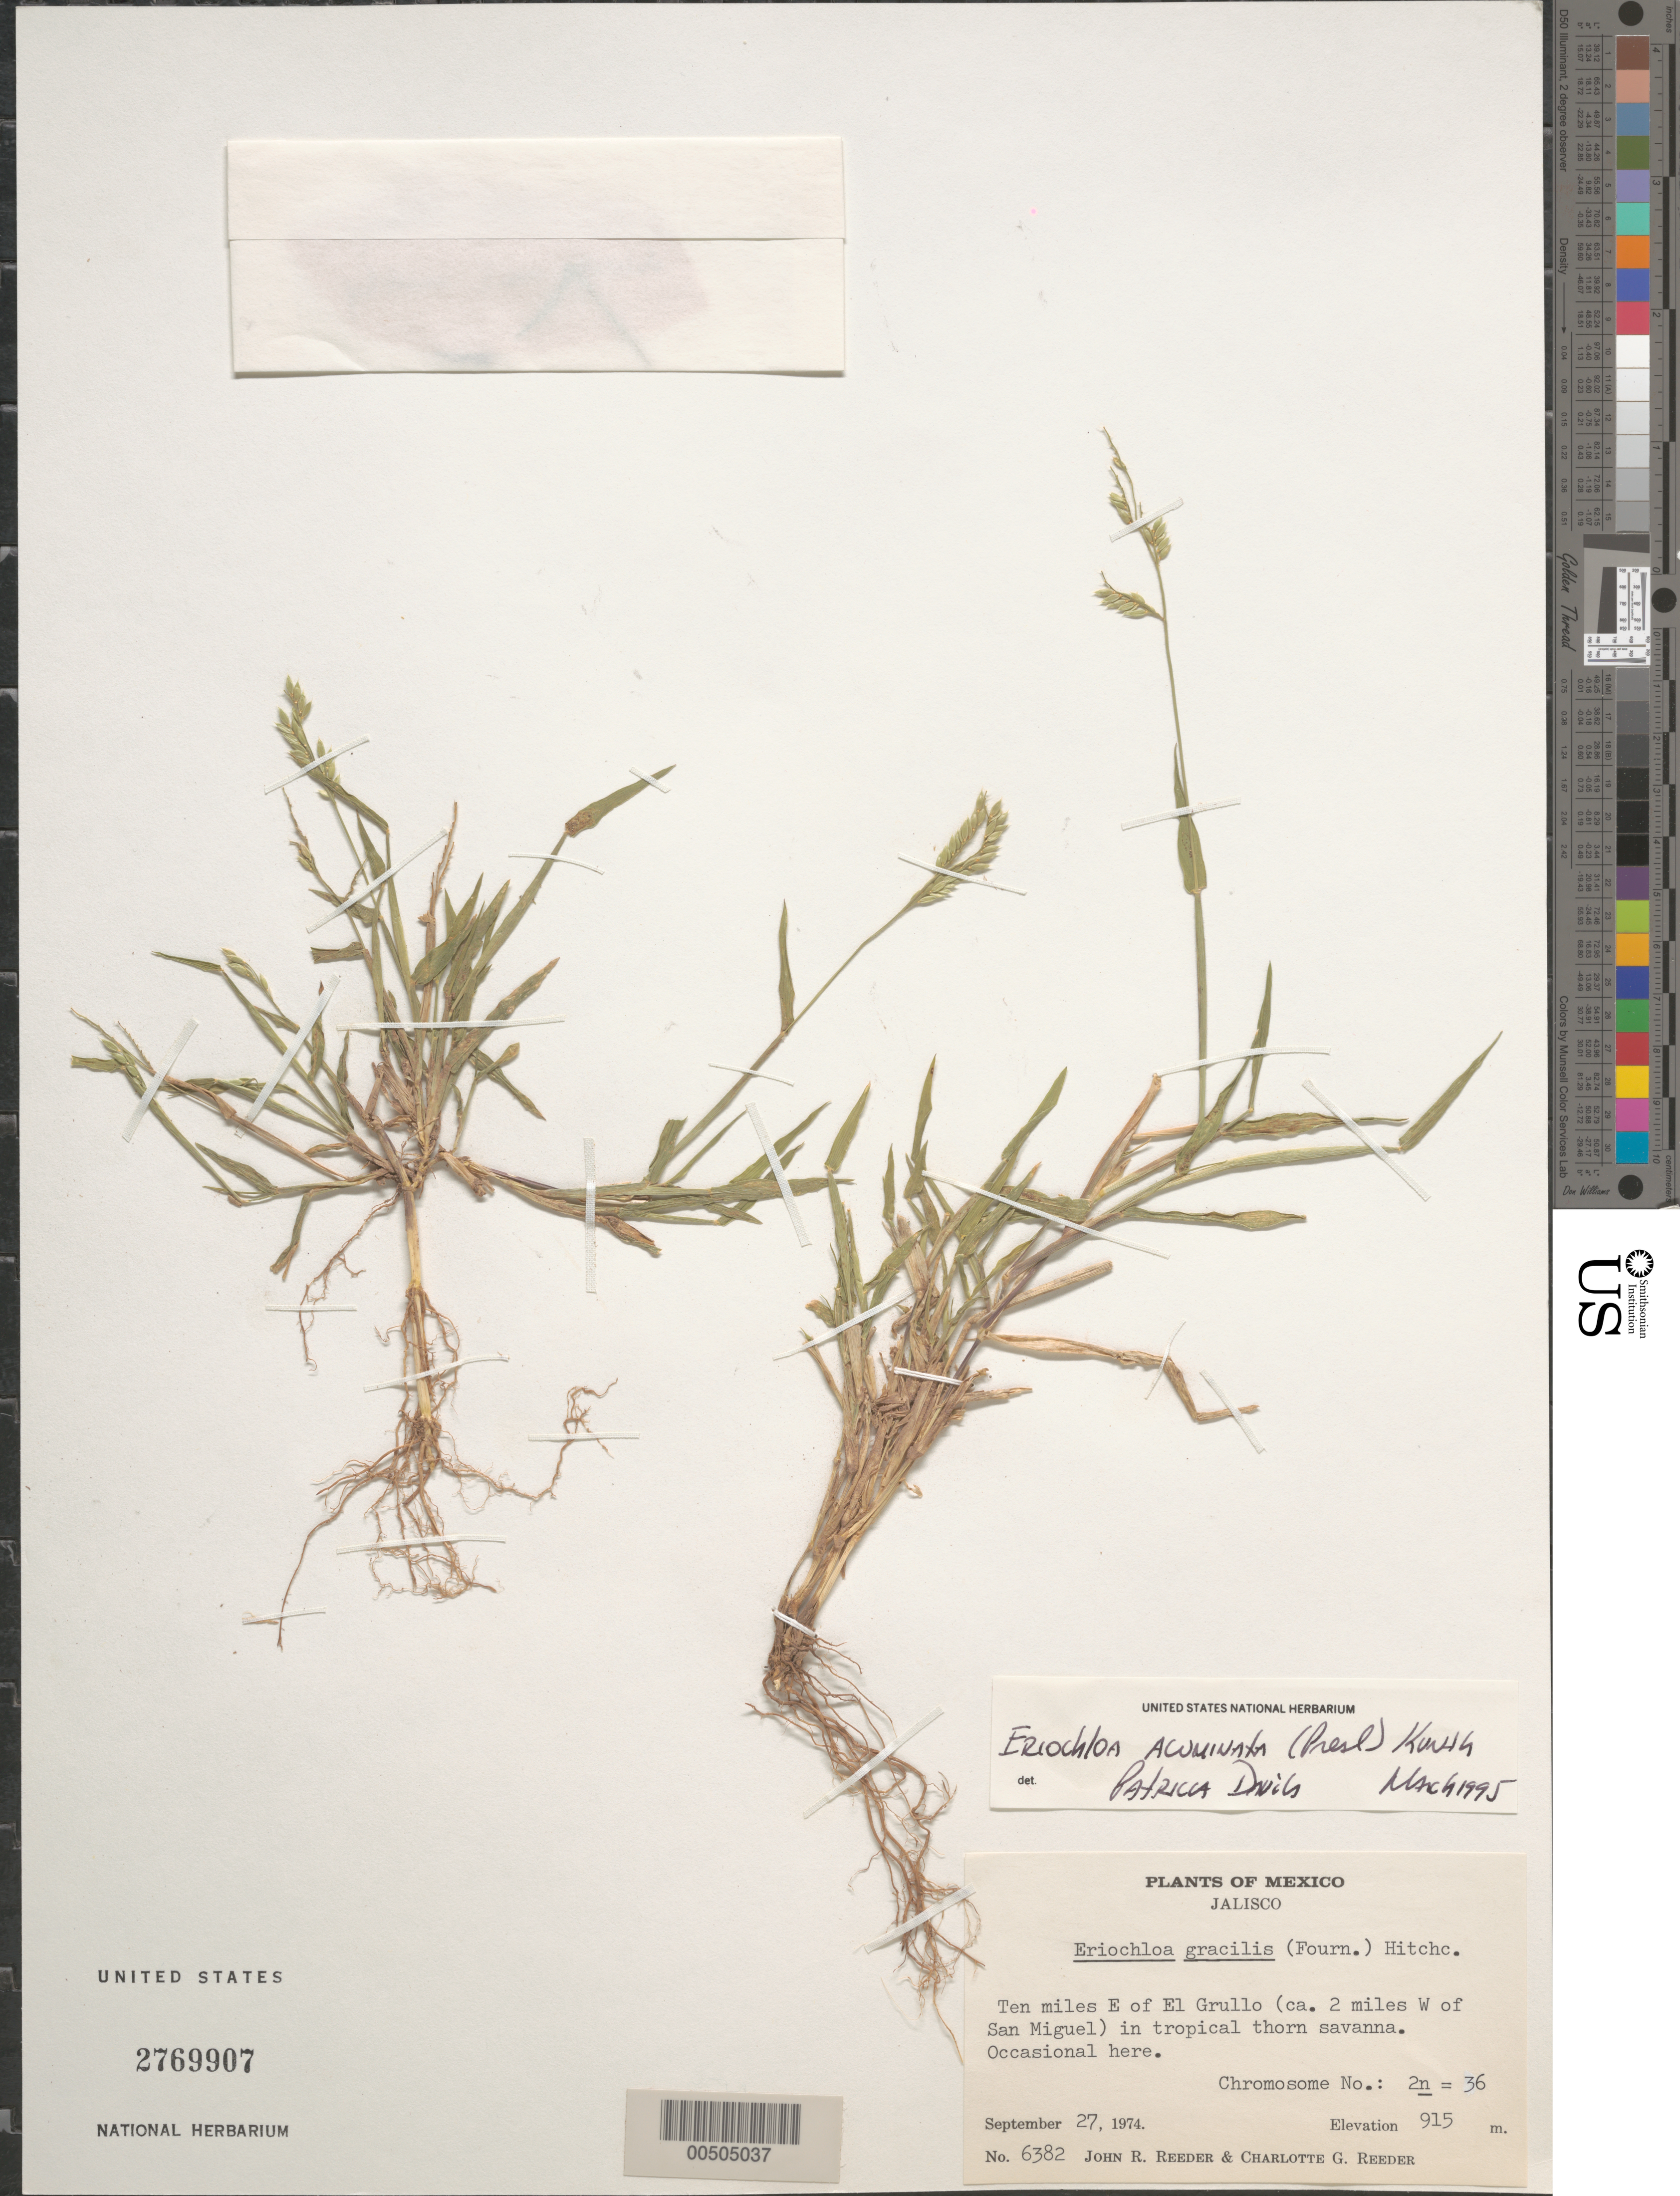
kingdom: Plantae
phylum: Tracheophyta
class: Liliopsida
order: Poales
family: Poaceae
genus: Eriochloa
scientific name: Eriochloa acuminata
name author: (J. Presl) Kunth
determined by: Dávila, P. D.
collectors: J. R. Reeder & C. G. Reeder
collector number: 6382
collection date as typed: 27 Sep 1974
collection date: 1974-09-27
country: Mexico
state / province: Jalisco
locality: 10 mi E of El Grullo (ca. 2 mi W of San Miguel)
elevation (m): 915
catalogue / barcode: US 2769907